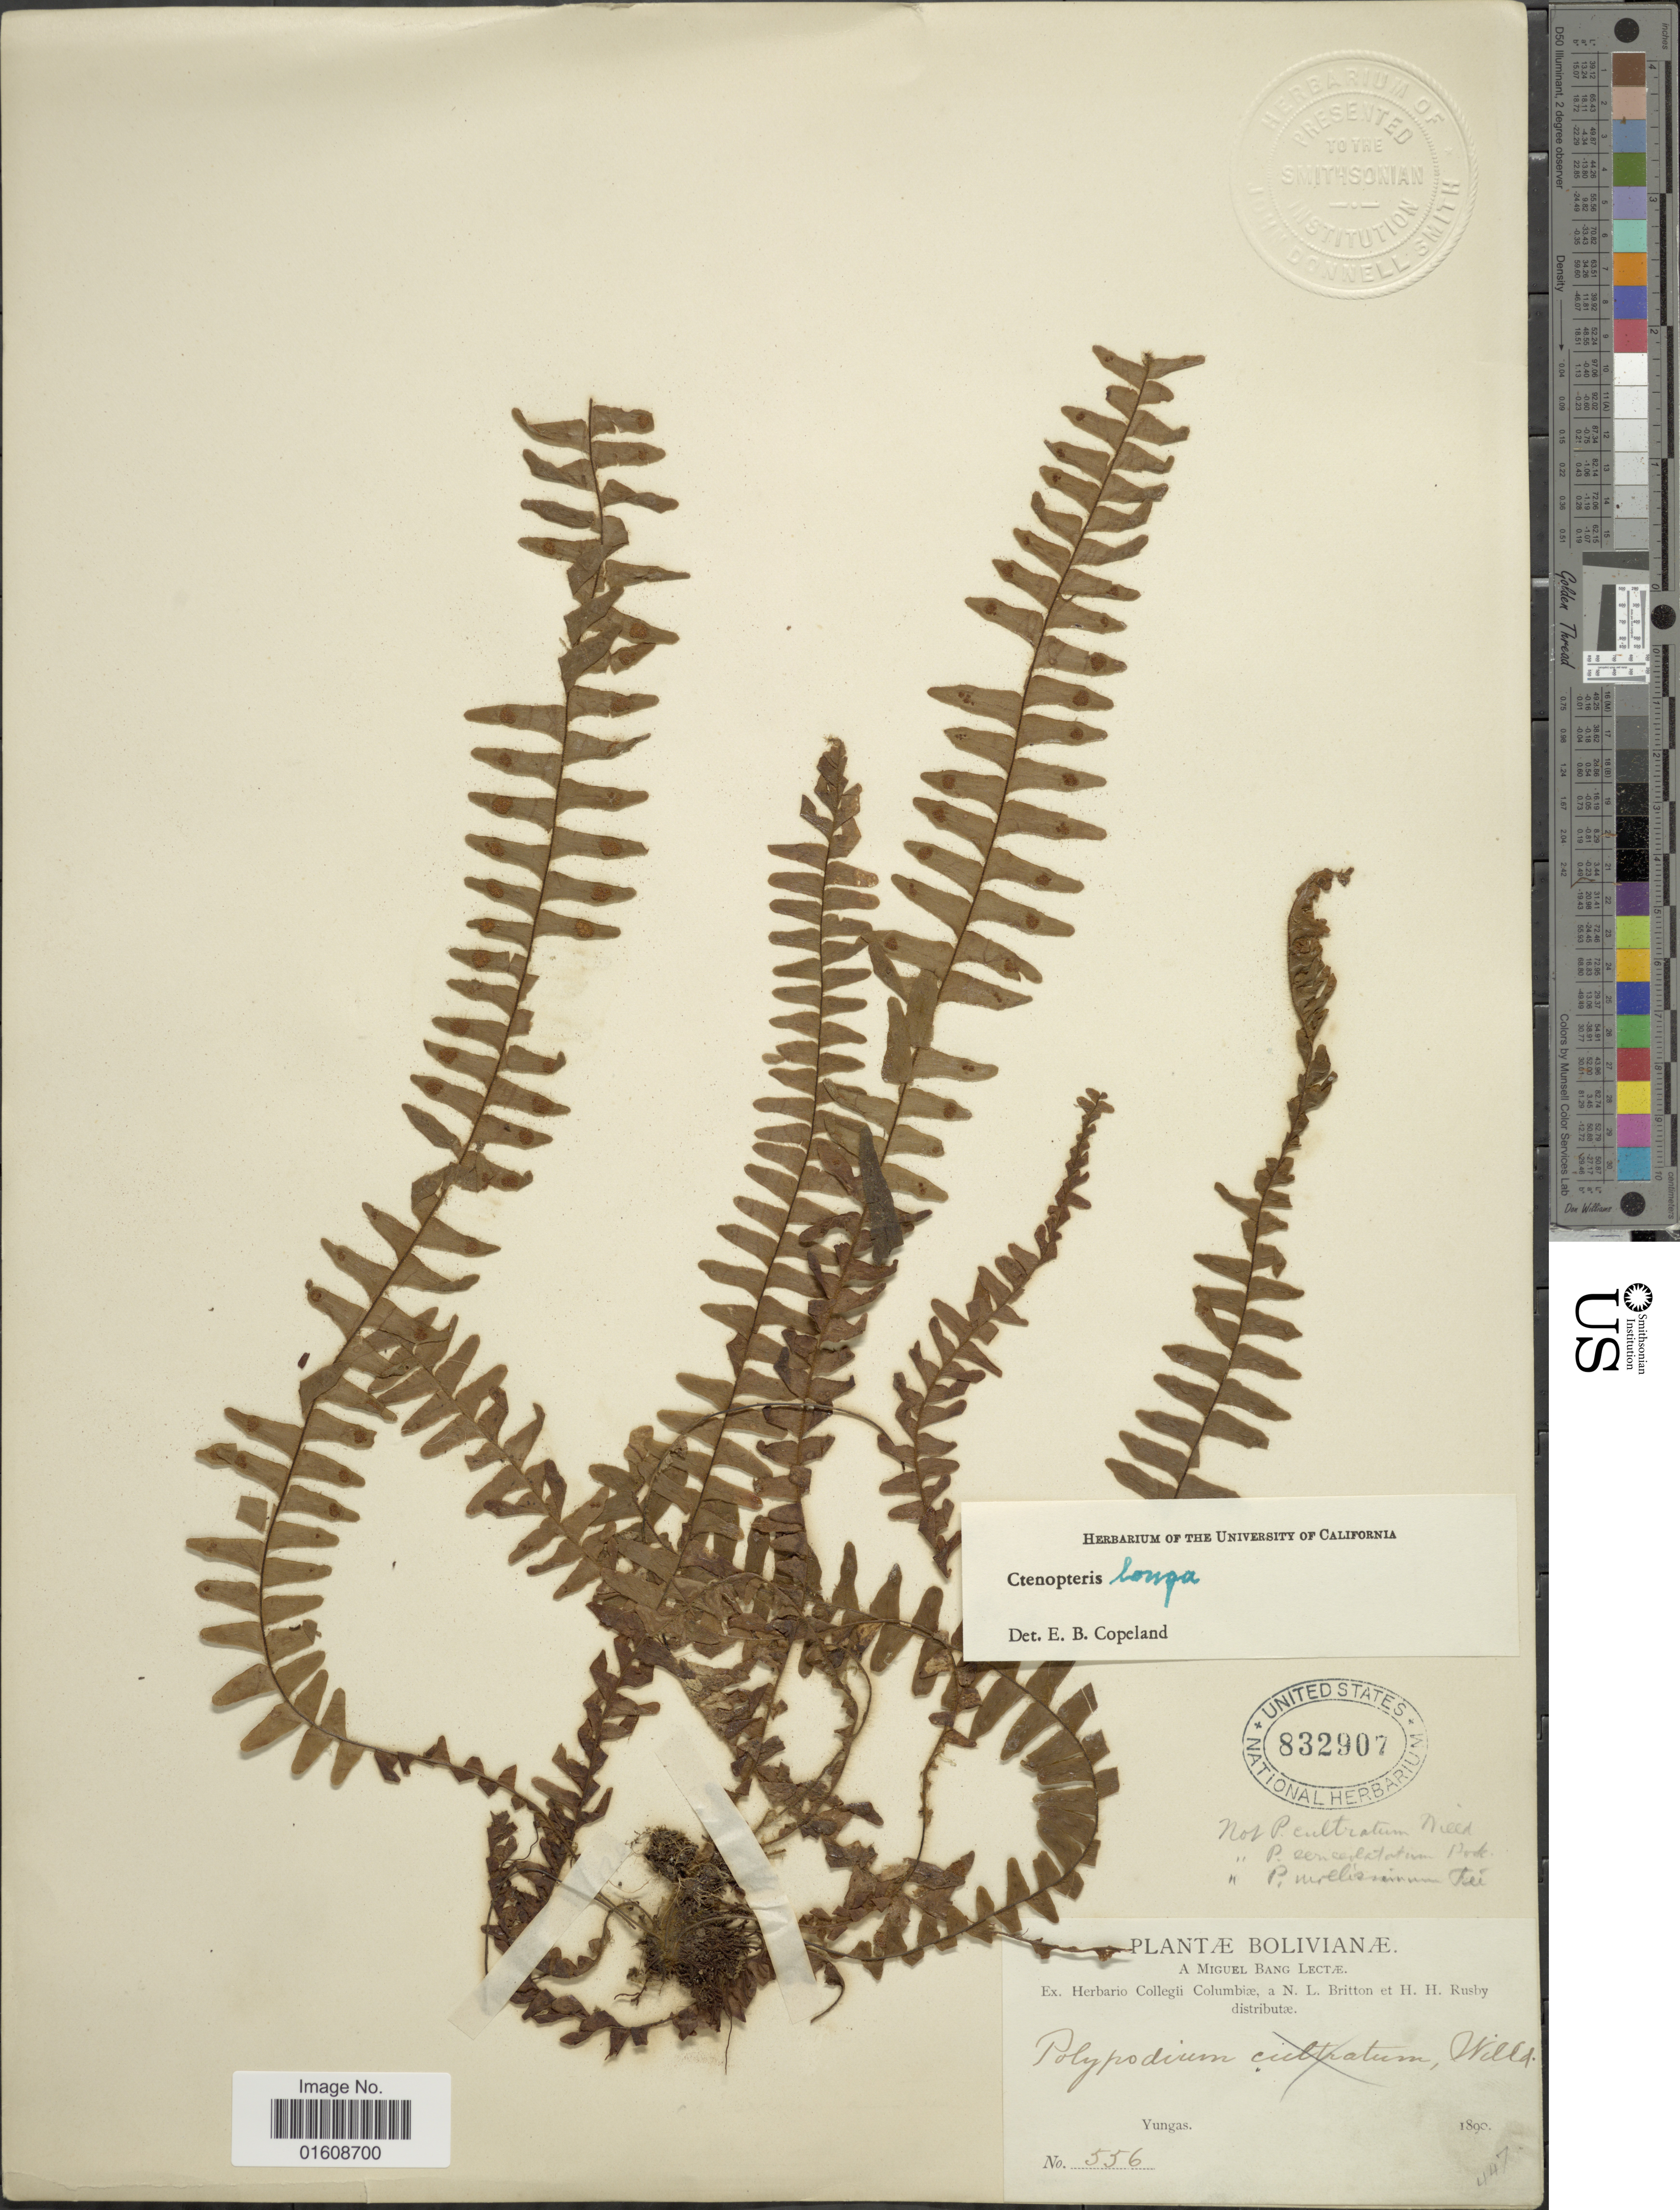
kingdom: Plantae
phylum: Tracheophyta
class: Polypodiopsida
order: Polypodiales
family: Polypodiaceae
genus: Alansmia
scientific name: Alansmia lanigera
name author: (Desv.) Moguel & M. Kessler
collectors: M. Bang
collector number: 556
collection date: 1890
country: Bolivia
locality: Yungas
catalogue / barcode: US 832907